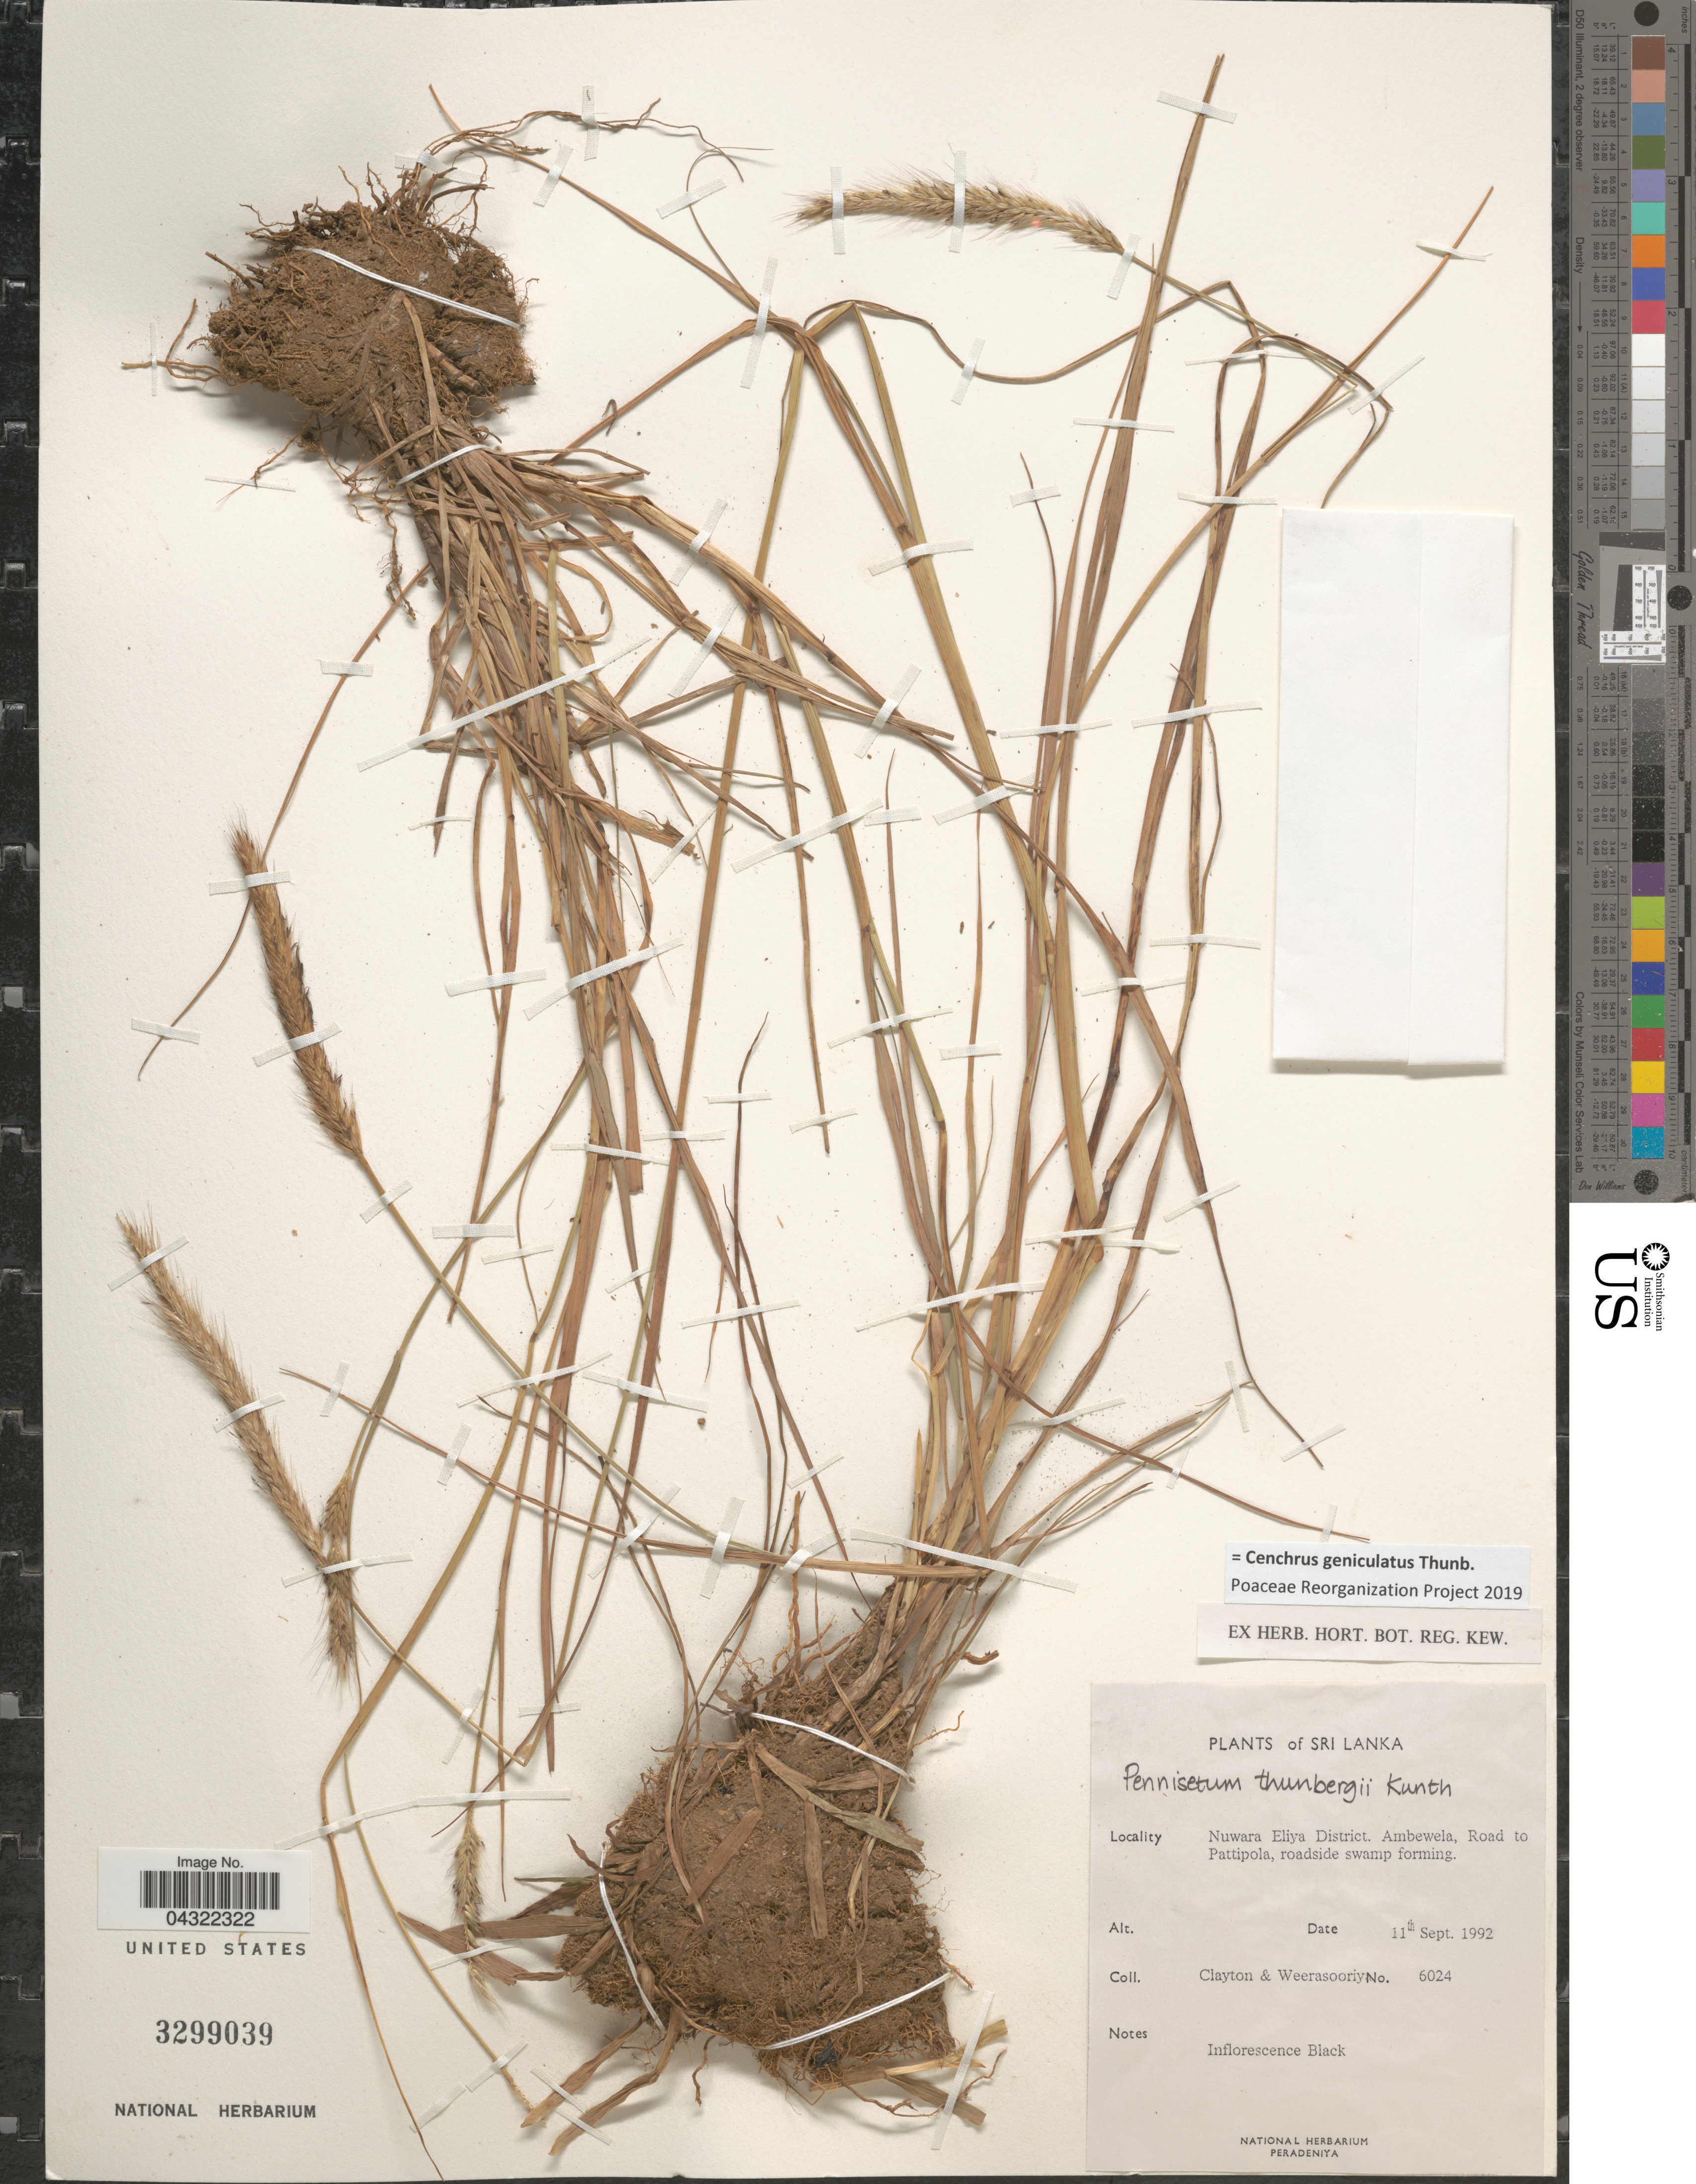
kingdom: Plantae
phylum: Tracheophyta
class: Liliopsida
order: Poales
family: Poaceae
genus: Cenchrus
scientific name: Cenchrus geniculatus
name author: Thunb.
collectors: Clayton & Weerasooriya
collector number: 6024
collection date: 1992-09-11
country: Sri Lanka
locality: Nuwara Eliya District. Ambewela, Road to Pattipola, roadside swamp forming.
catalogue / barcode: US 3299039